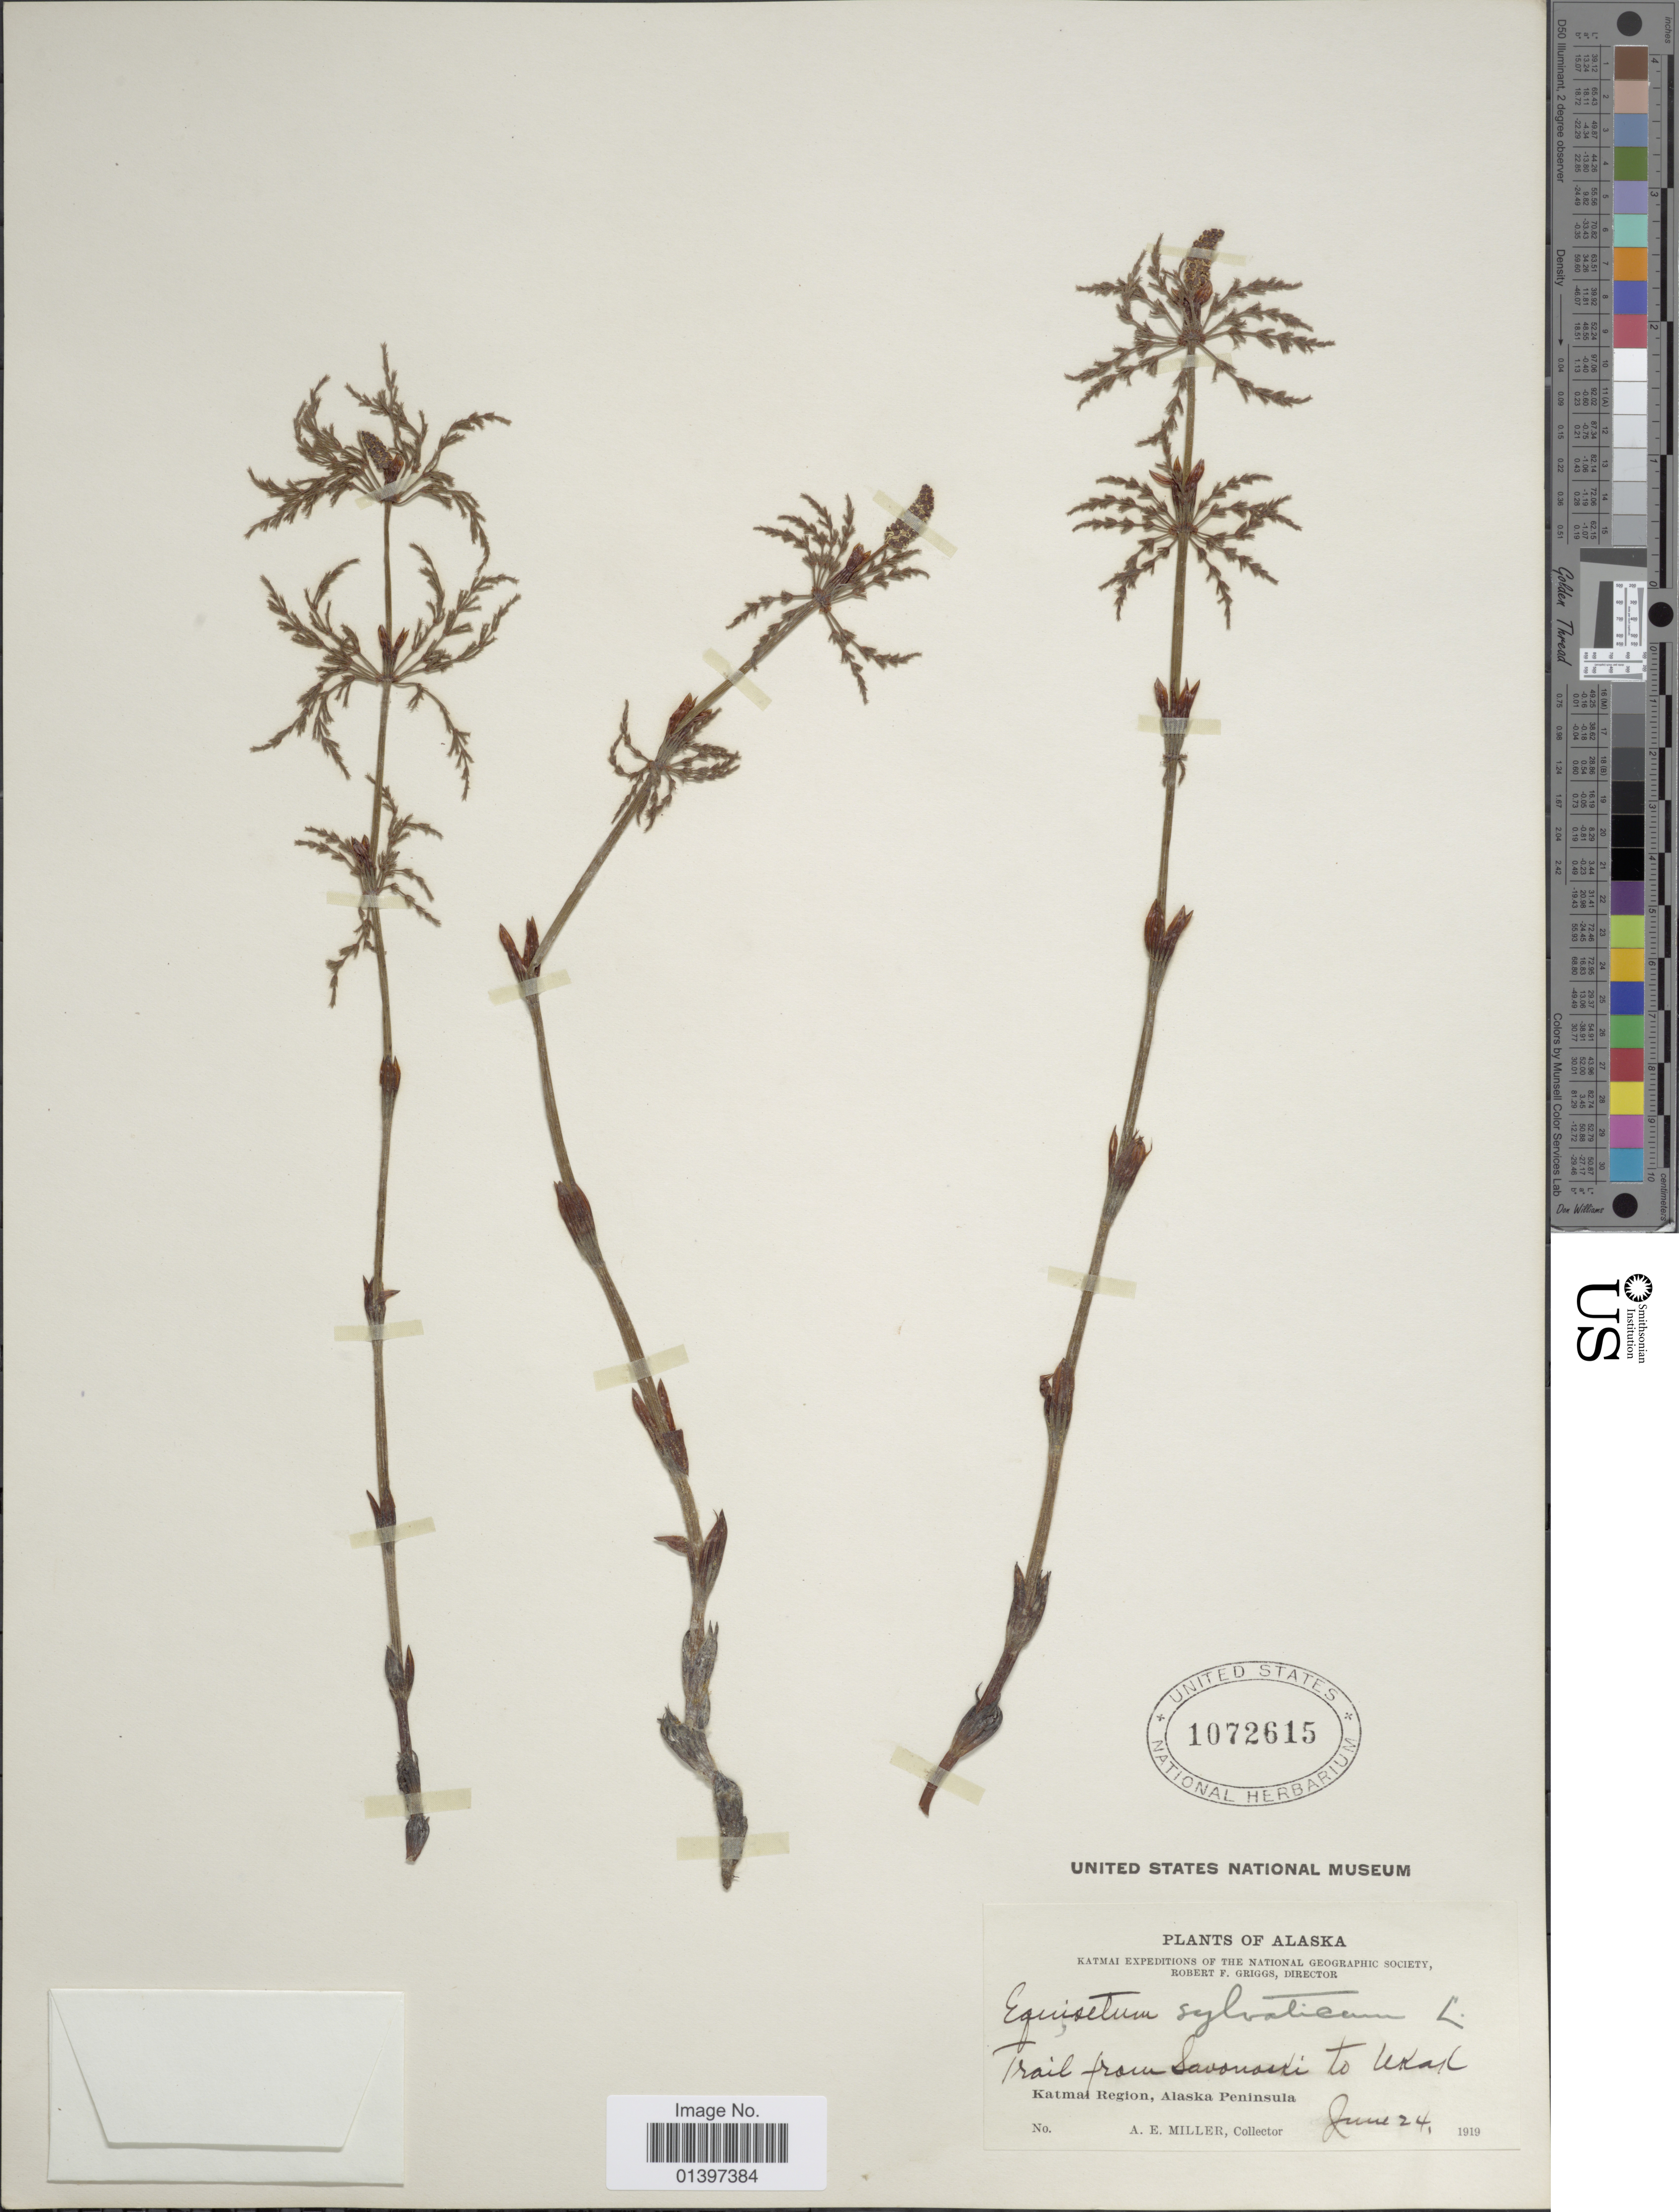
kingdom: Plantae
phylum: Tracheophyta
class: Polypodiopsida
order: Equisetales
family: Equisetaceae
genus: Equisetum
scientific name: Equisetum sylvaticum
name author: L.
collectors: A. E. Miller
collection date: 1919-06-24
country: United States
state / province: Alaska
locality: Trail from Savonoski to Ukak, Katmai Region, Alaska Peninsula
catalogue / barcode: US 1072615